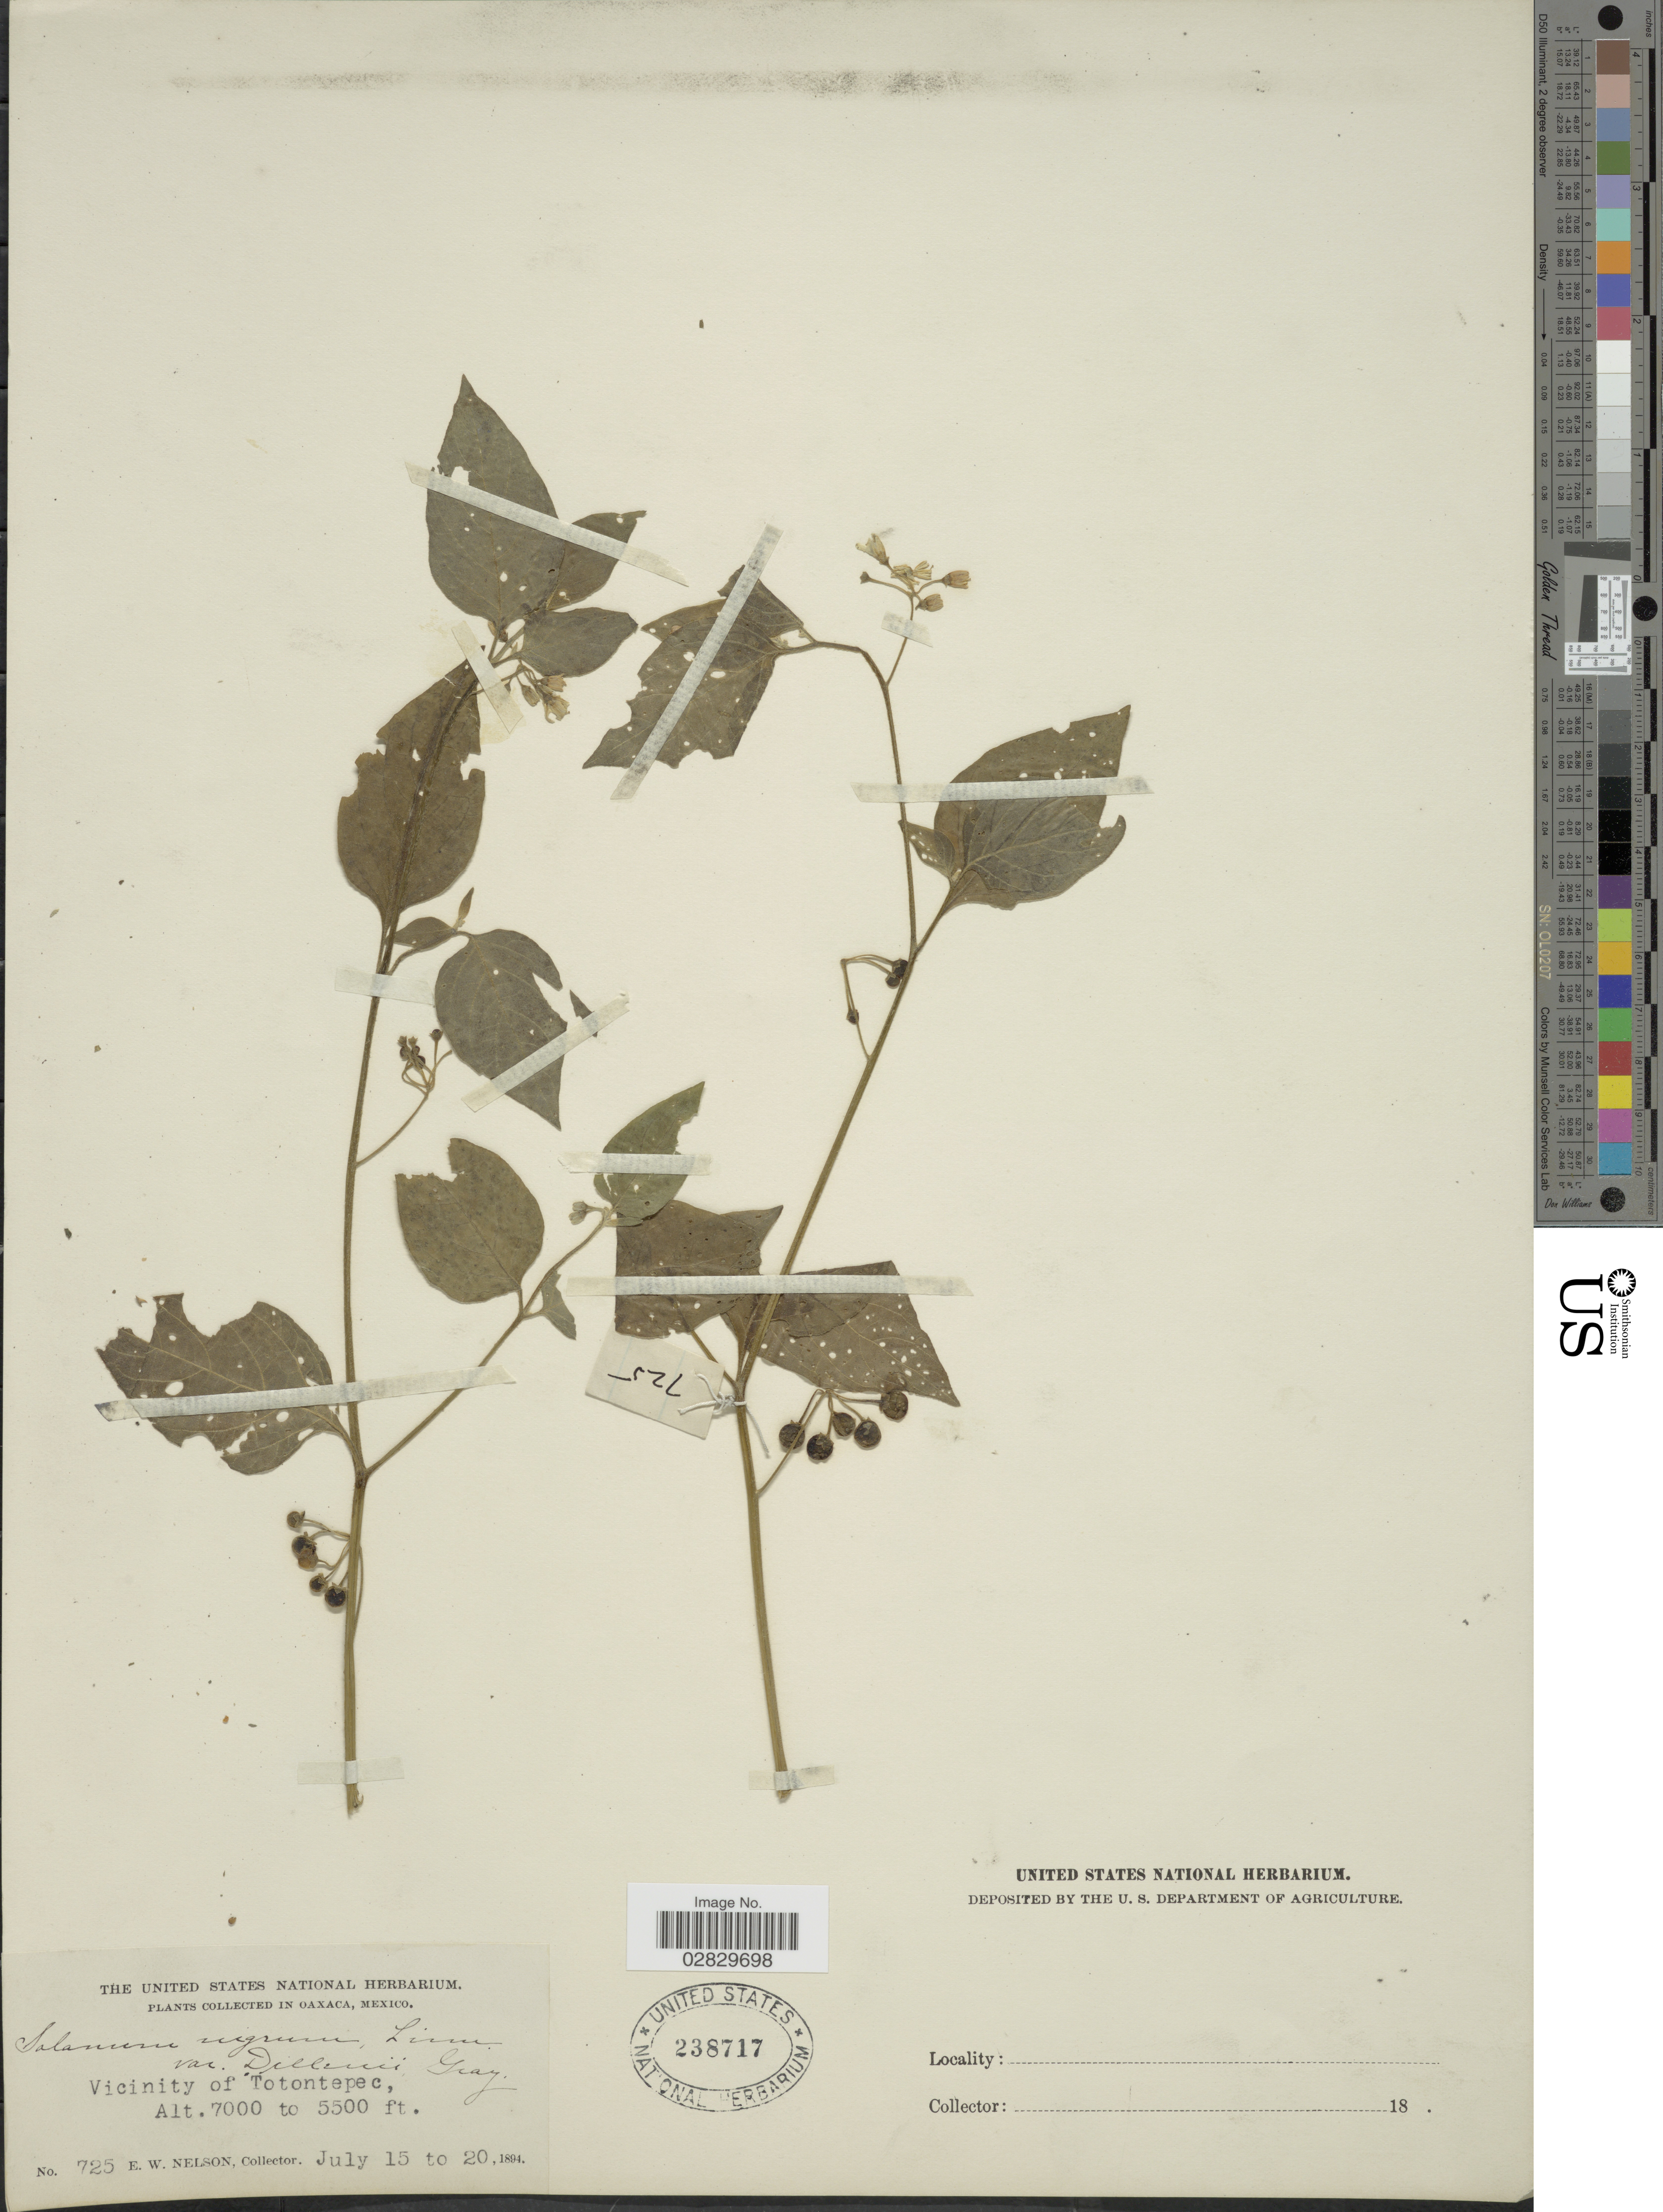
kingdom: Plantae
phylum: Tracheophyta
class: Magnoliopsida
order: Solanales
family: Solanaceae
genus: Solanum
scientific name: Solanum nigrescens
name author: M. Martens & Galeotti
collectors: E. W. Nelson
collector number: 725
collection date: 1894-07-15/1894-07-20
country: Mexico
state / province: Oaxaca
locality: Vicinity of Totontepec.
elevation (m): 1676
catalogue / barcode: US 238717